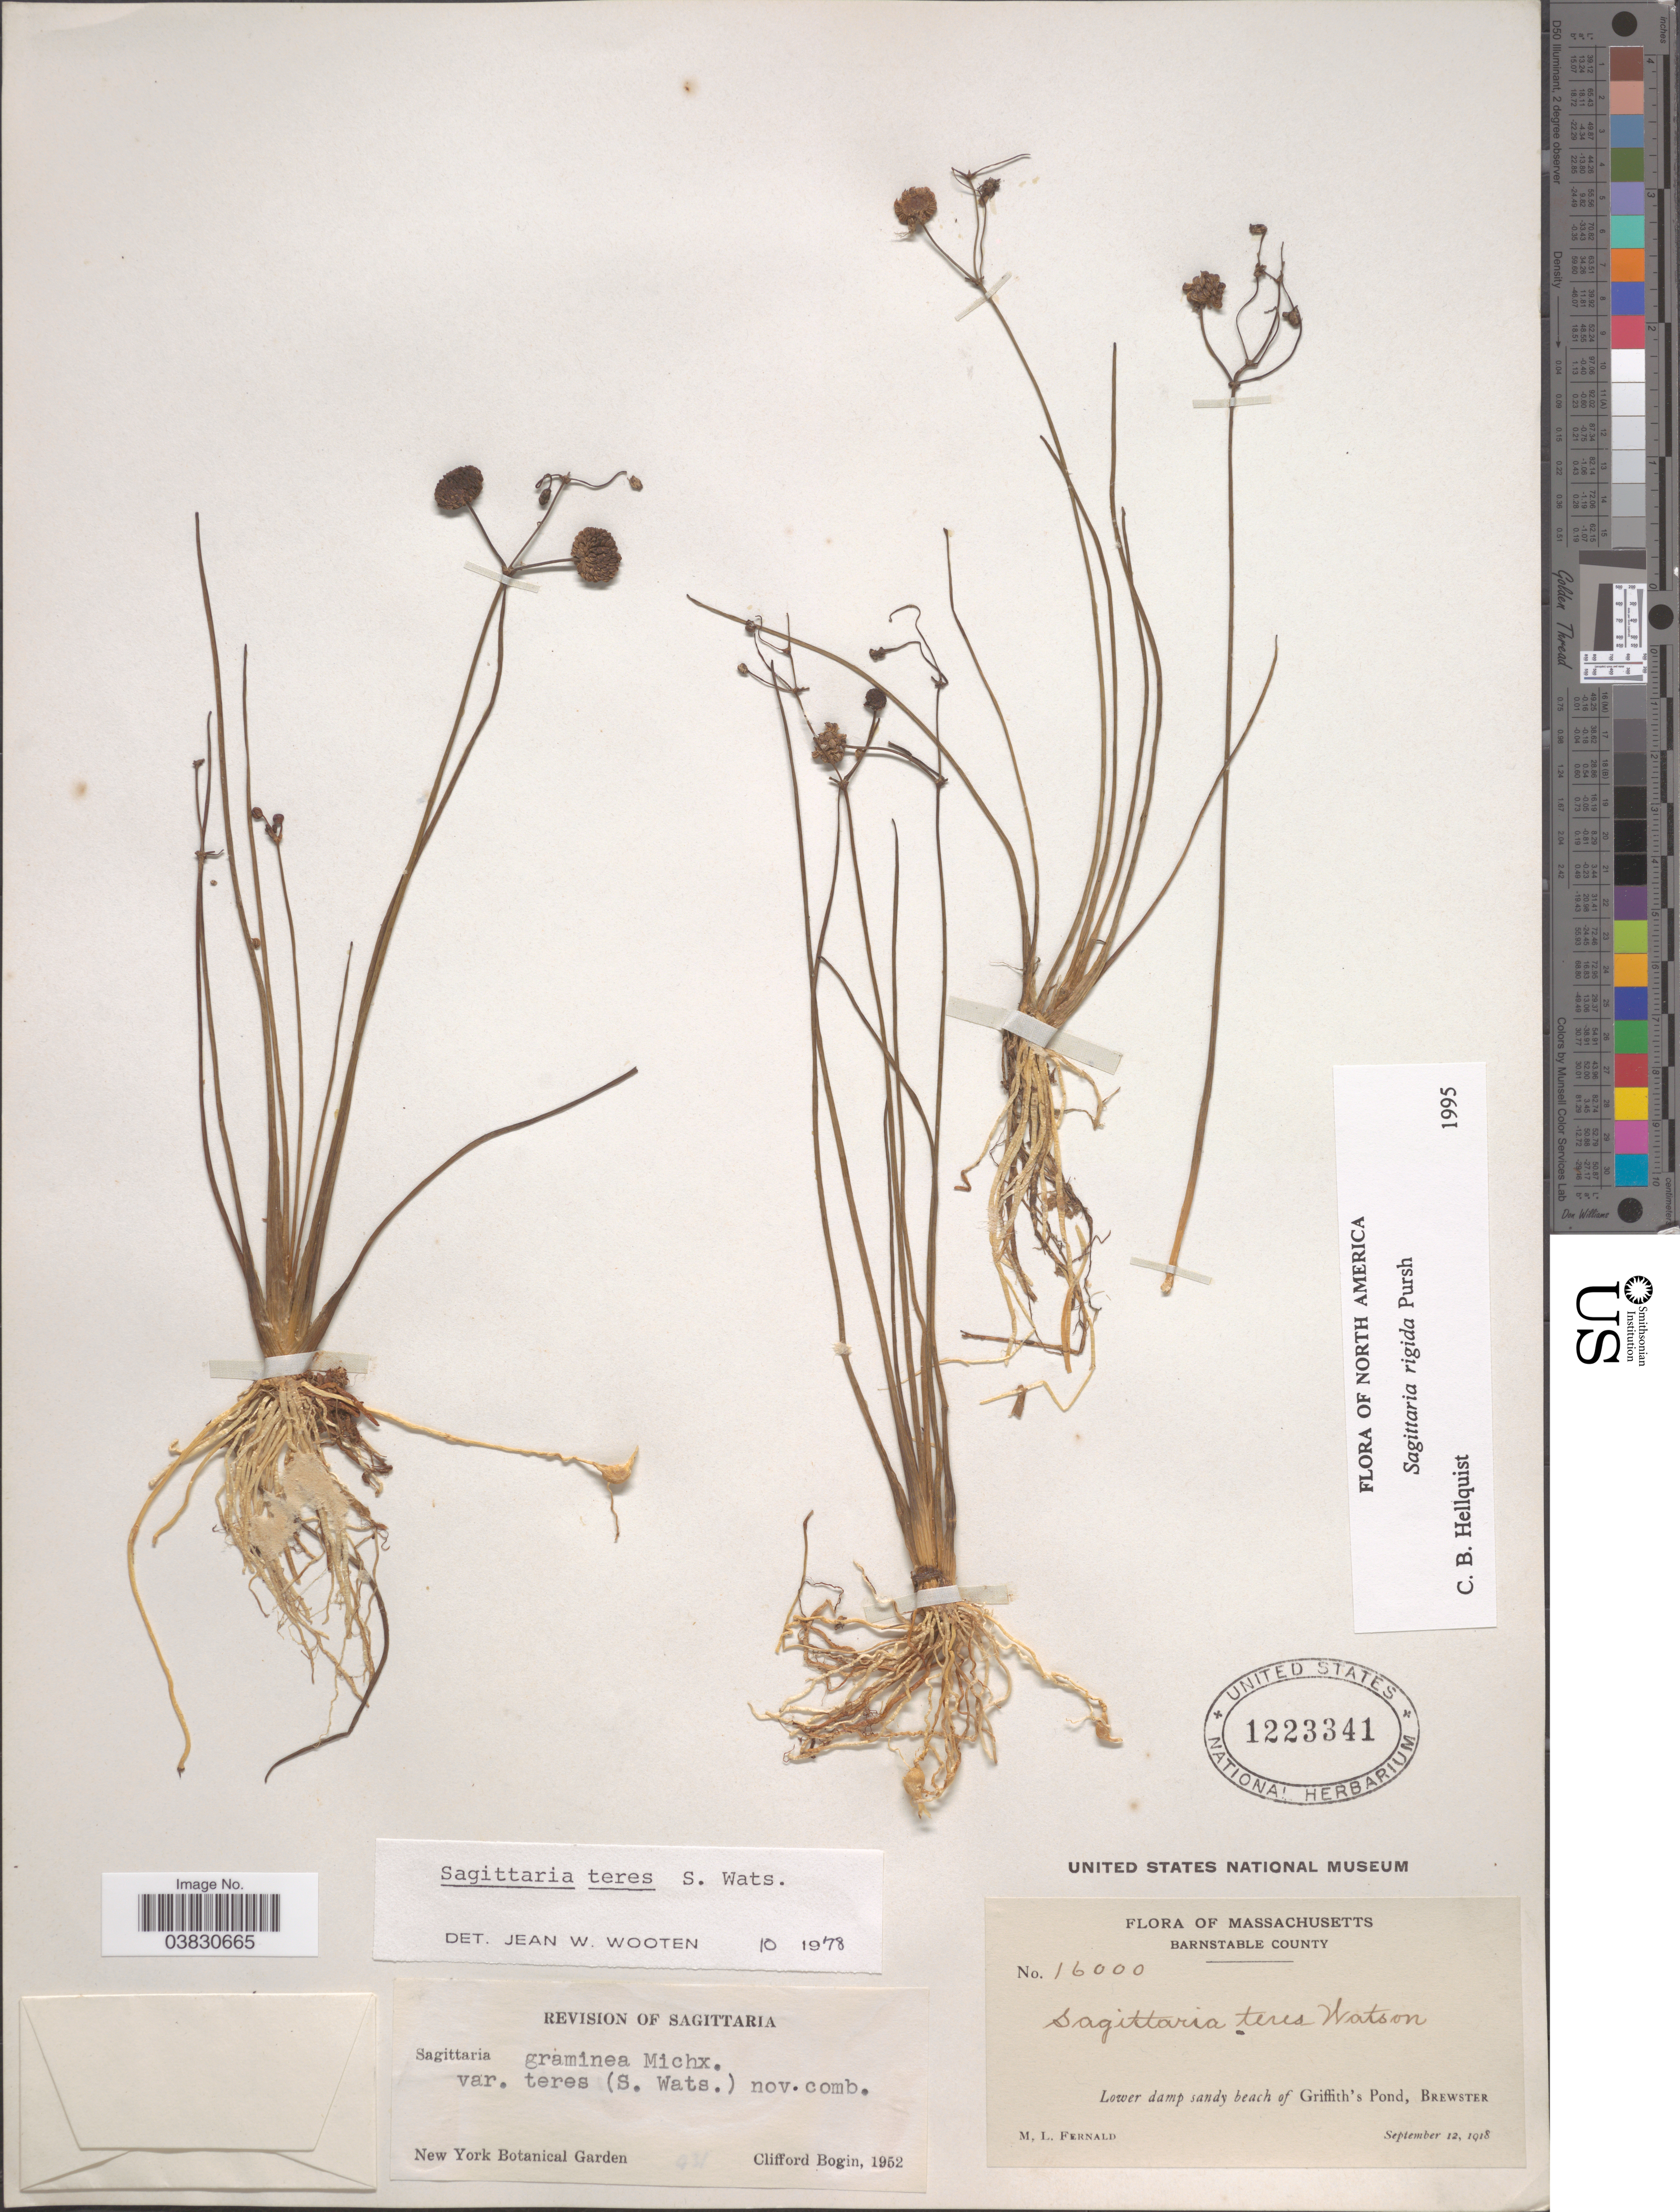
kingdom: Plantae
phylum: Tracheophyta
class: Liliopsida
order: Alismatales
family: Alismataceae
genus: Sagittaria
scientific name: Sagittaria rigida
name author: Pursh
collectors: M. L. Fernald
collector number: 16000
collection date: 1918-09-12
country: United States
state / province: Massachusetts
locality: Barnstable County. Lower damp sandy beach of Griffith's Pond, Brewster.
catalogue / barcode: US 1223341